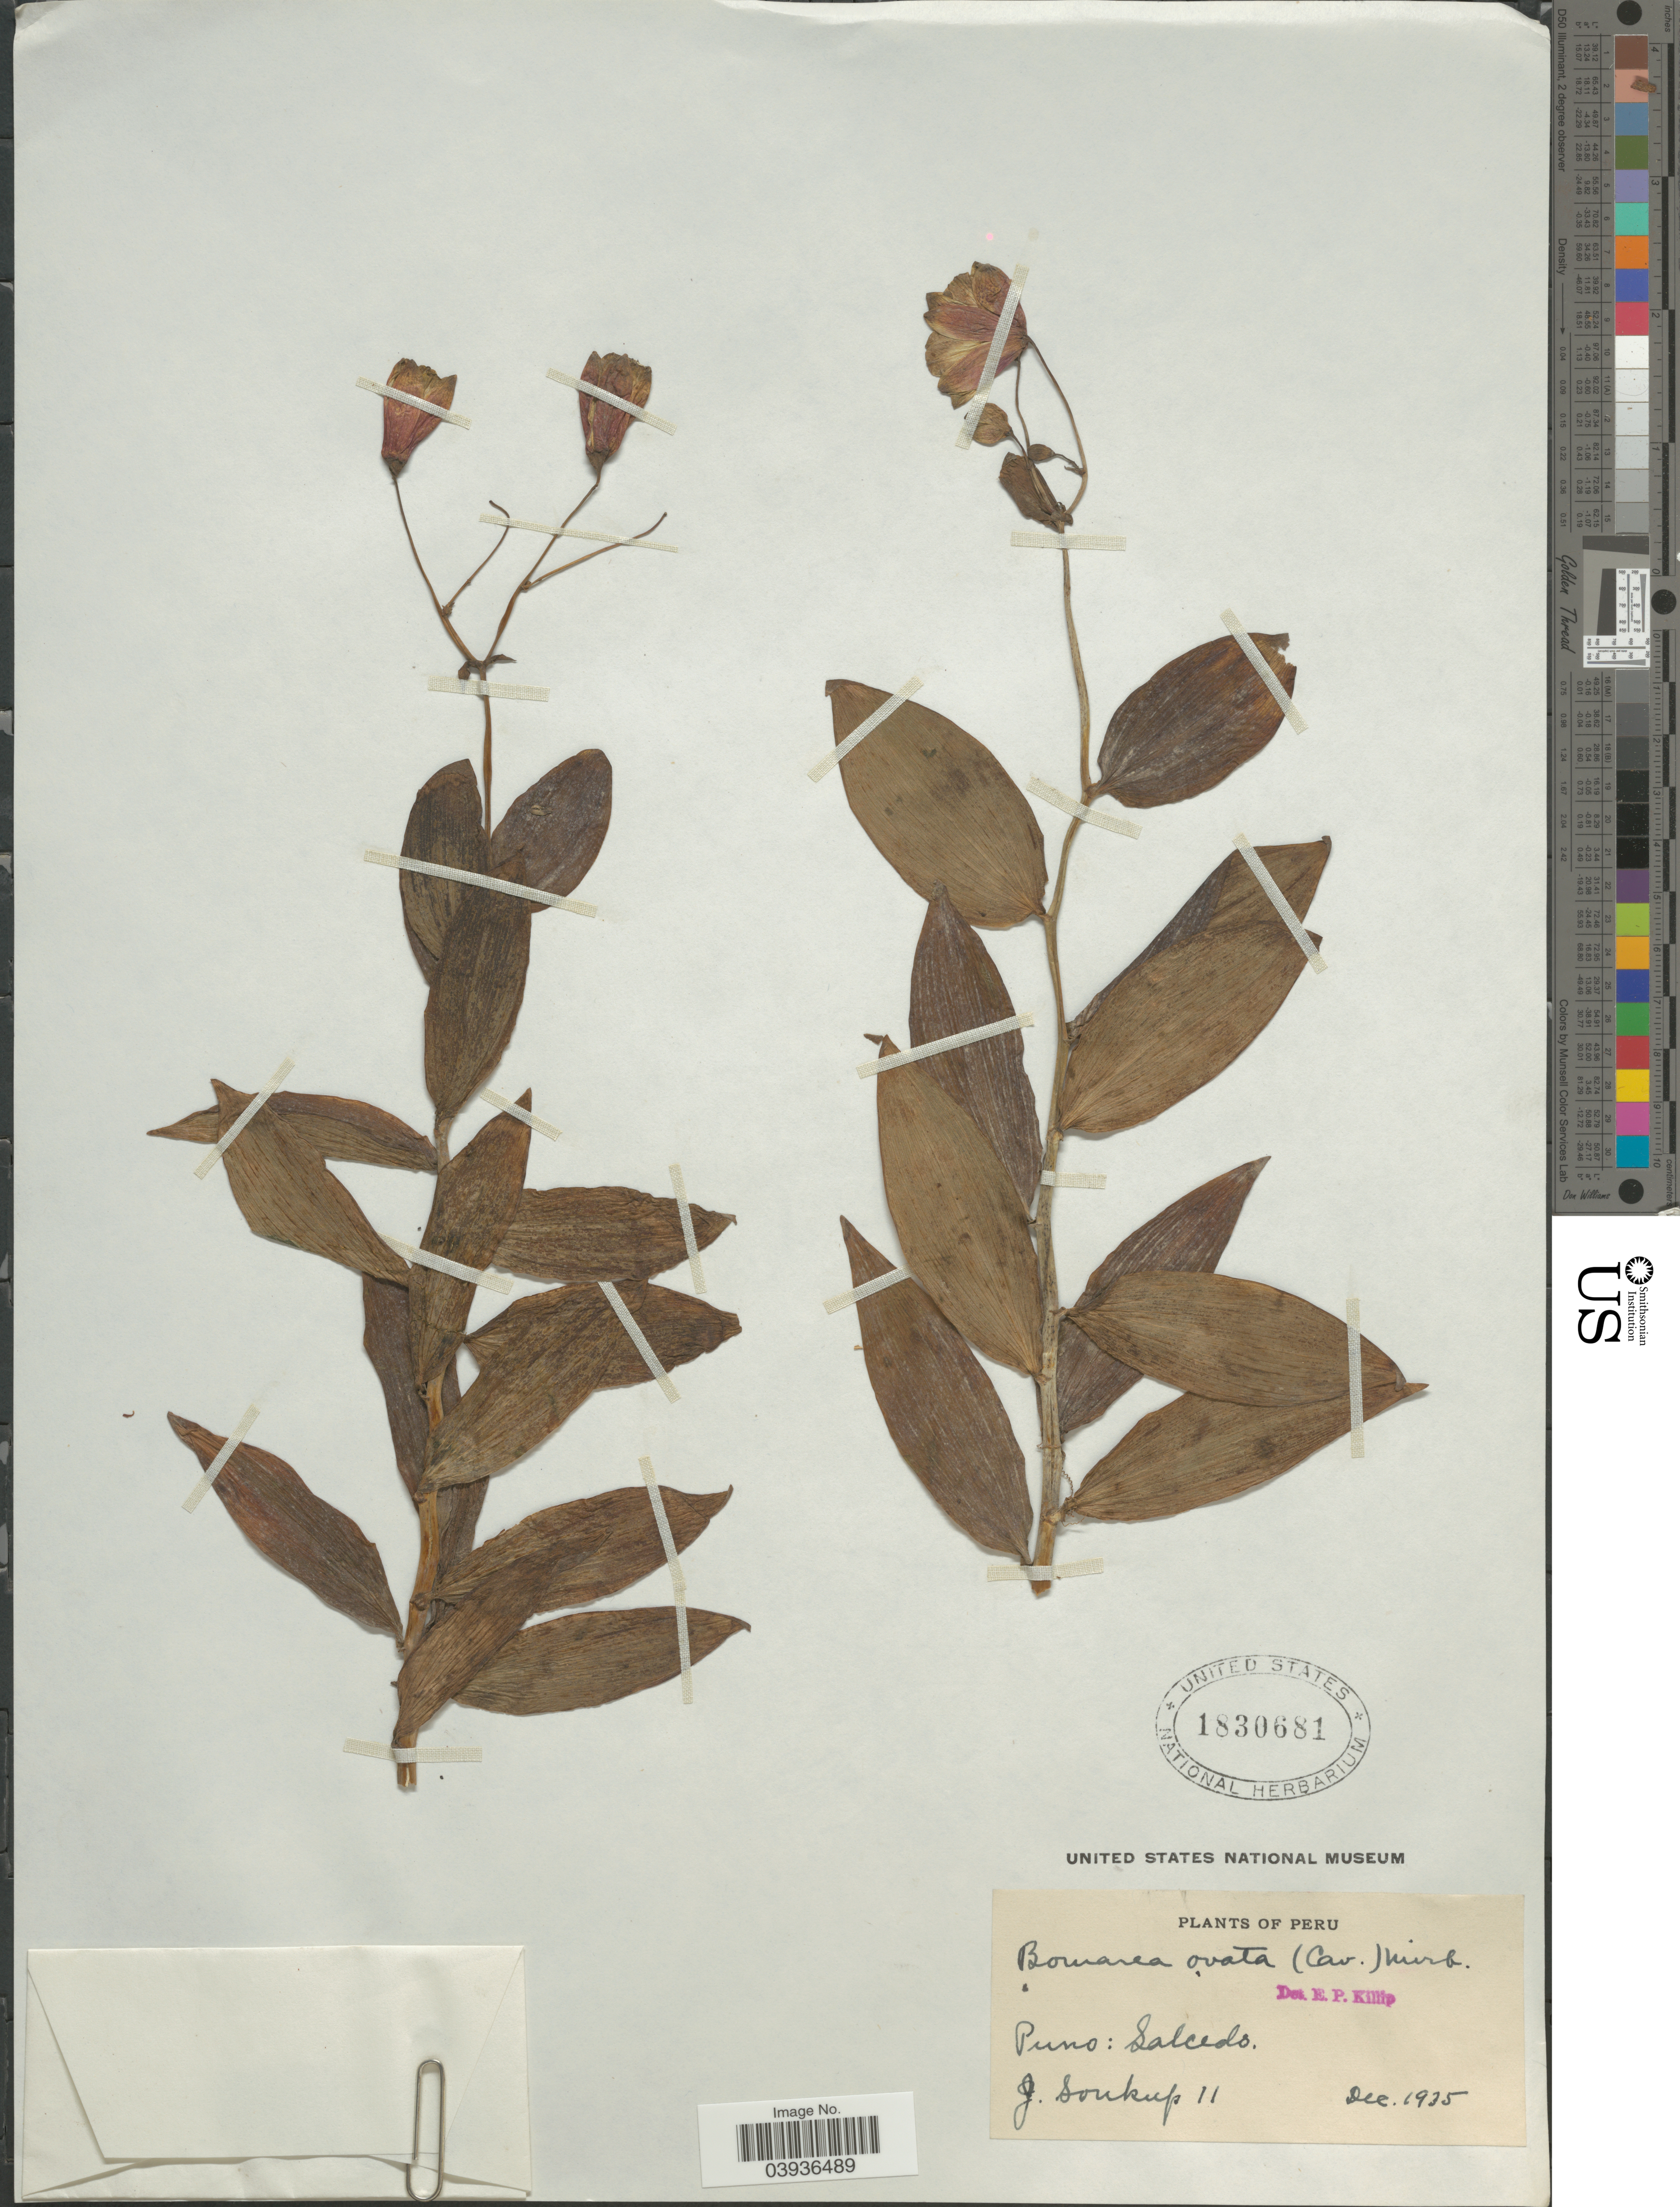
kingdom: Plantae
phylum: Tracheophyta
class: Liliopsida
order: Liliales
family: Alstroemeriaceae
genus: Bomarea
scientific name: Bomarea ovata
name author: (Cav.) Mirb.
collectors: J. Soukup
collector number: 11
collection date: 1935-12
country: Peru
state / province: Puno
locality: Salcedo.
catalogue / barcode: US 1830681